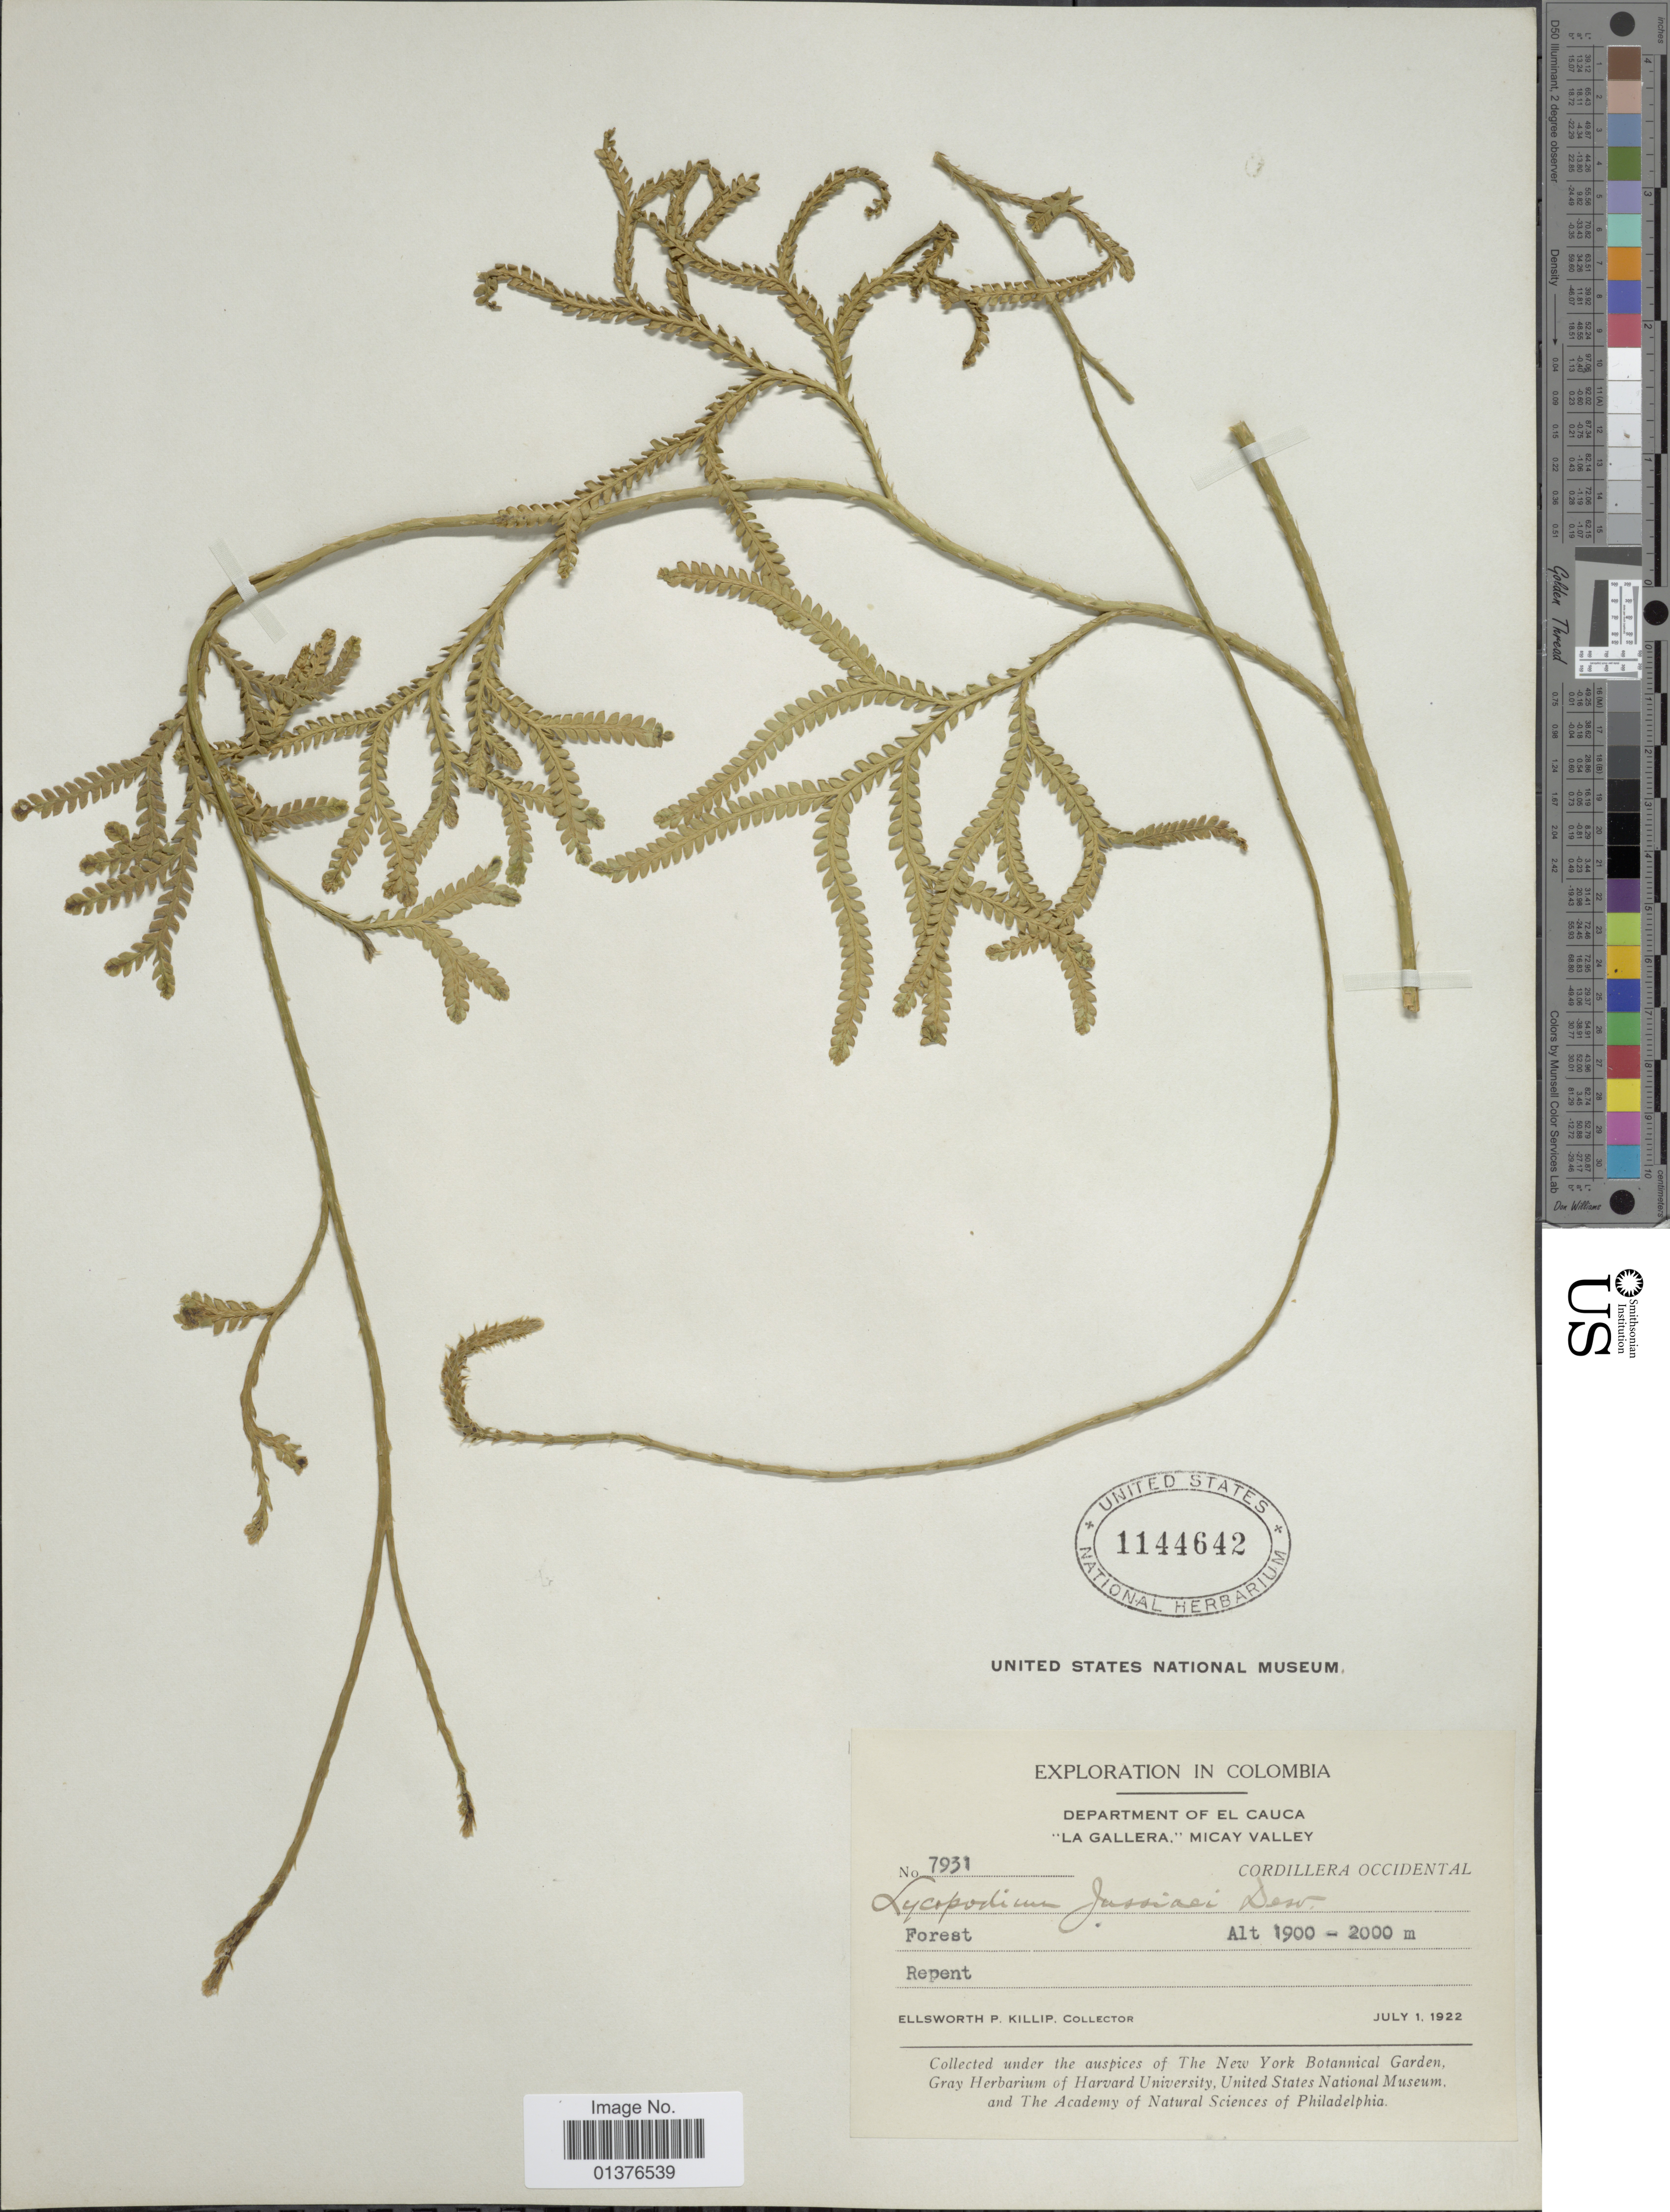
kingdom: Plantae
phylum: Tracheophyta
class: Lycopodiopsida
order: Lycopodiales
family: Lycopodiaceae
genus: Diphasium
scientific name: Diphasium jussiaei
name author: (Desv.) C. Presl ex Rothm.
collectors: E. P. Killip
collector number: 7931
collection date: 1922-07-01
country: Colombia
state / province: Cauca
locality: La Gallera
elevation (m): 1900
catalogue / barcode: US 1144642